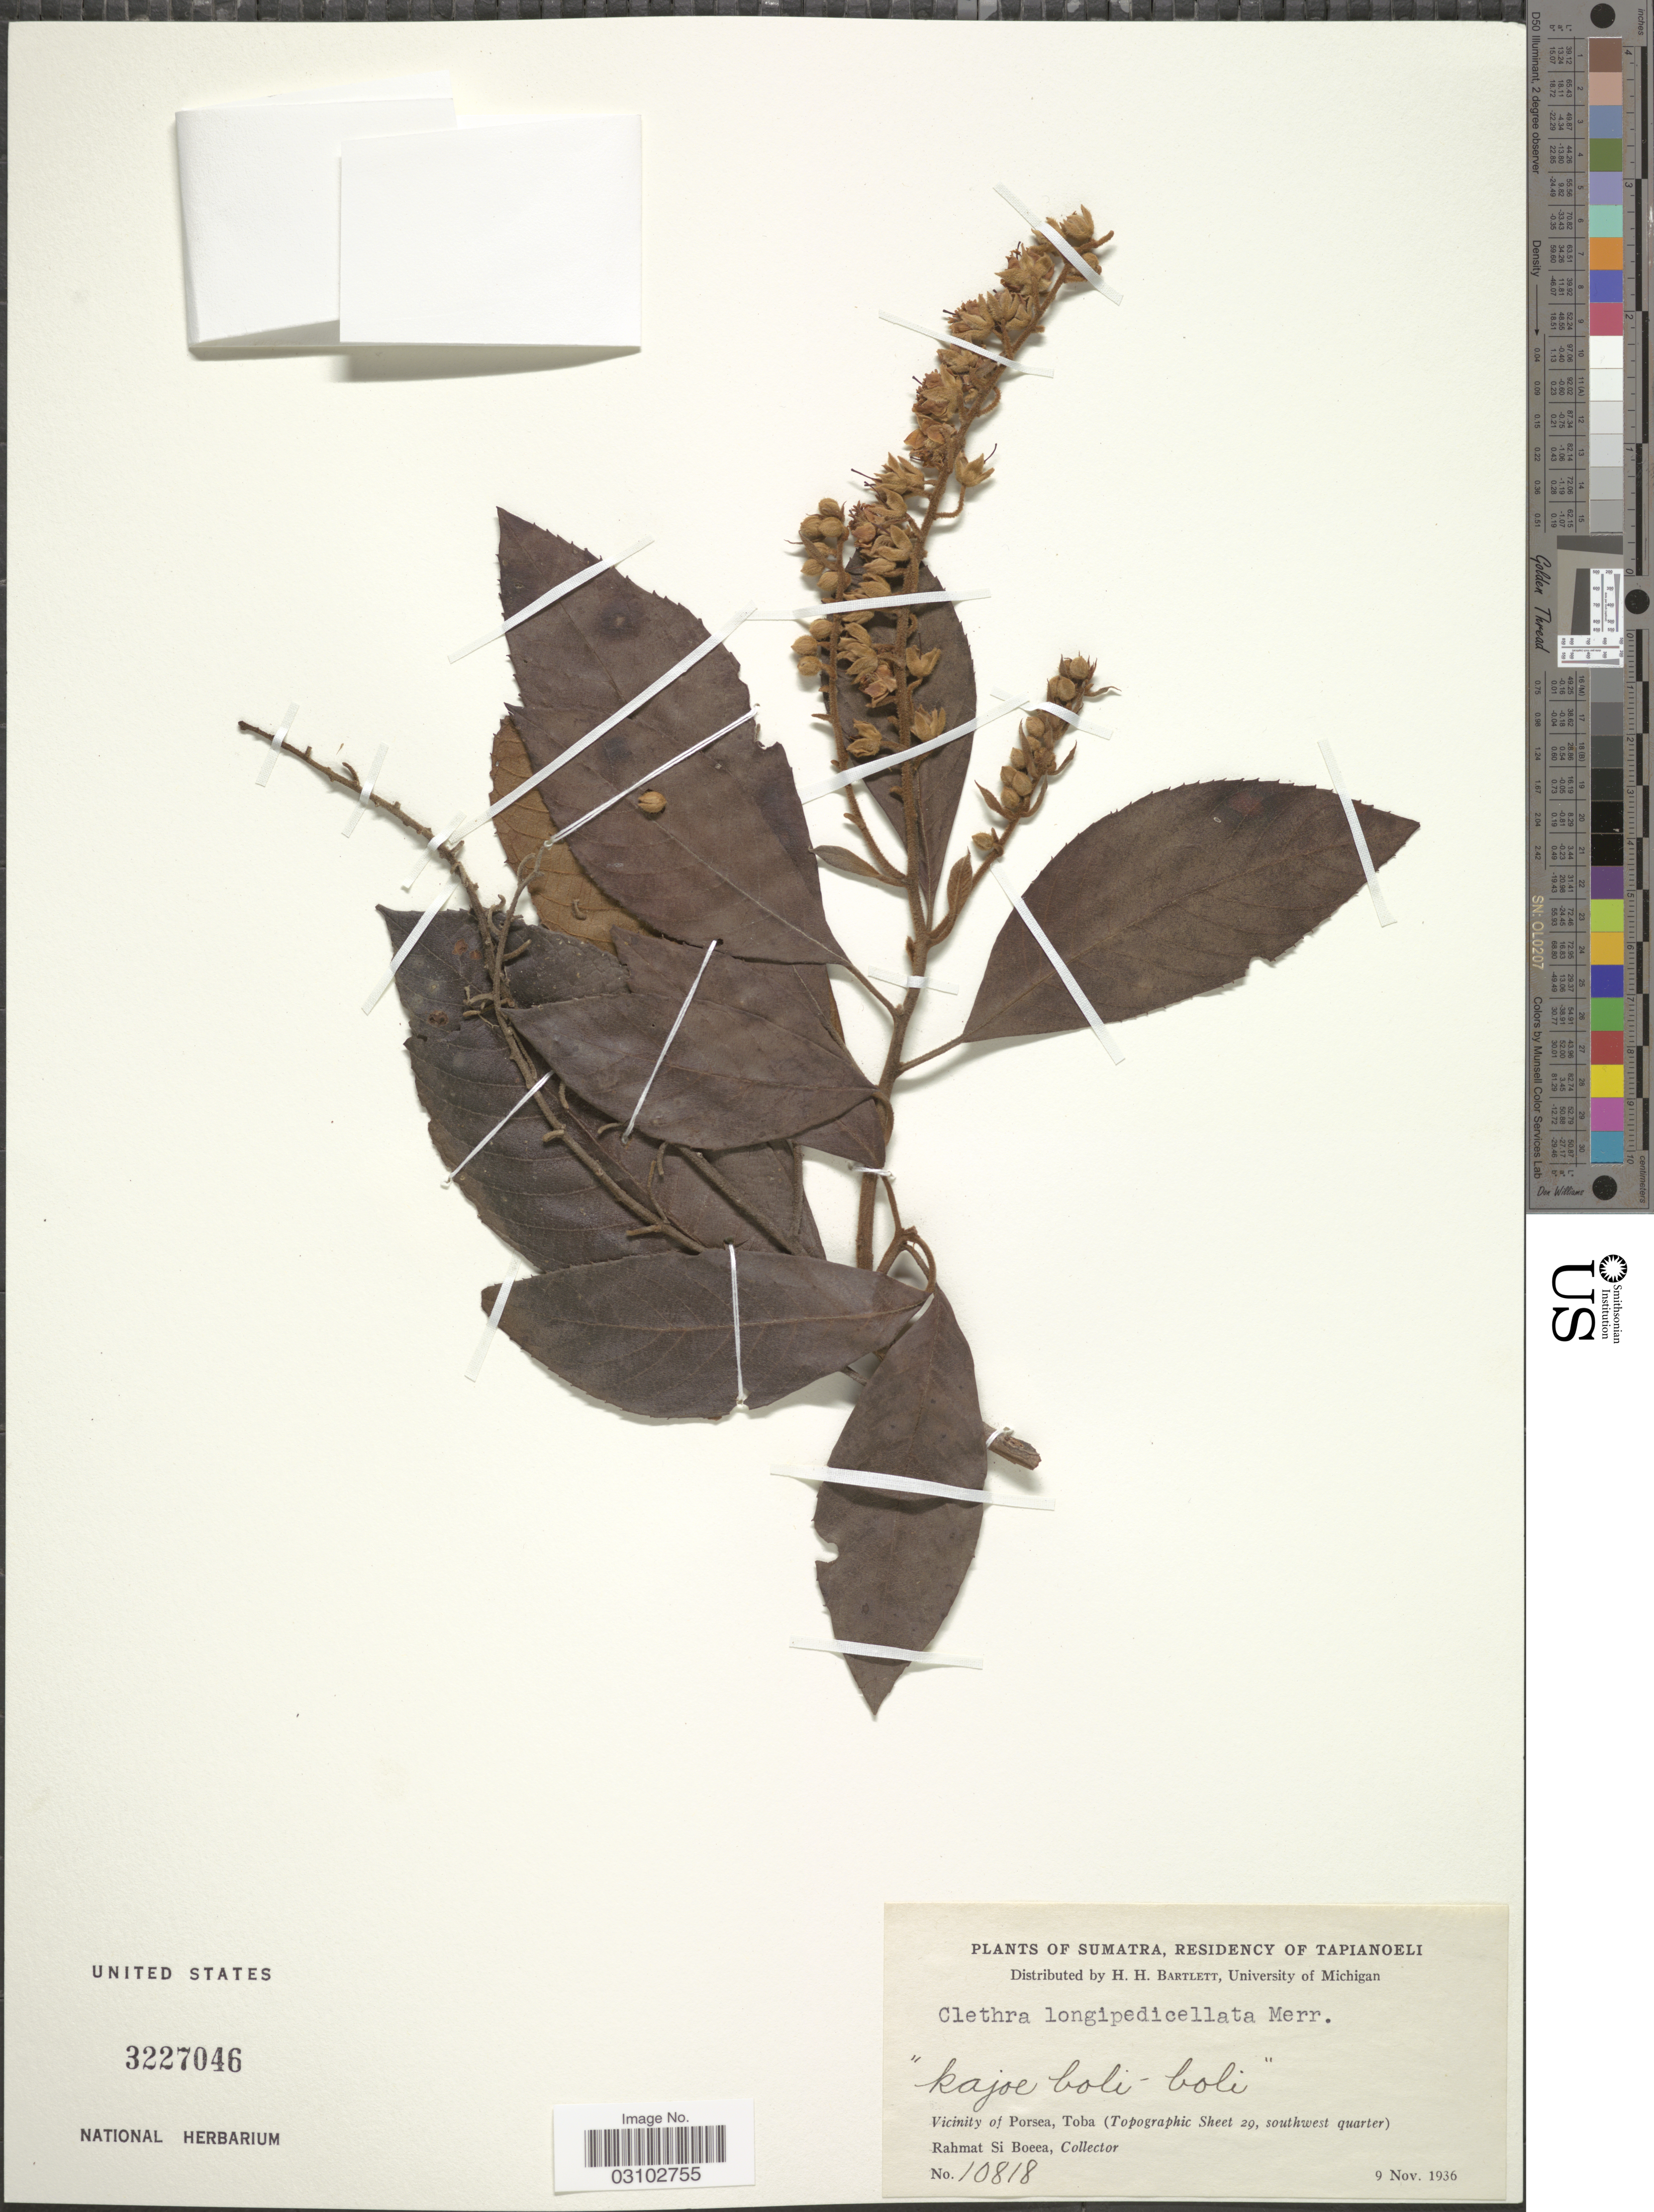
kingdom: Plantae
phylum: Tracheophyta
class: Magnoliopsida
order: Ericales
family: Clethraceae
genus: Clethra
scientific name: Clethra sumatrana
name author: J.J. Sm.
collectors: Rahmat Si Boeea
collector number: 10818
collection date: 1936-11-09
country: Indonesia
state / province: Sumatra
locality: Residency of Tapianoeli. Vicinity of Porsea, Toba (Topographic Sheet, 29, southwest quarter).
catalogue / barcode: US 3227046